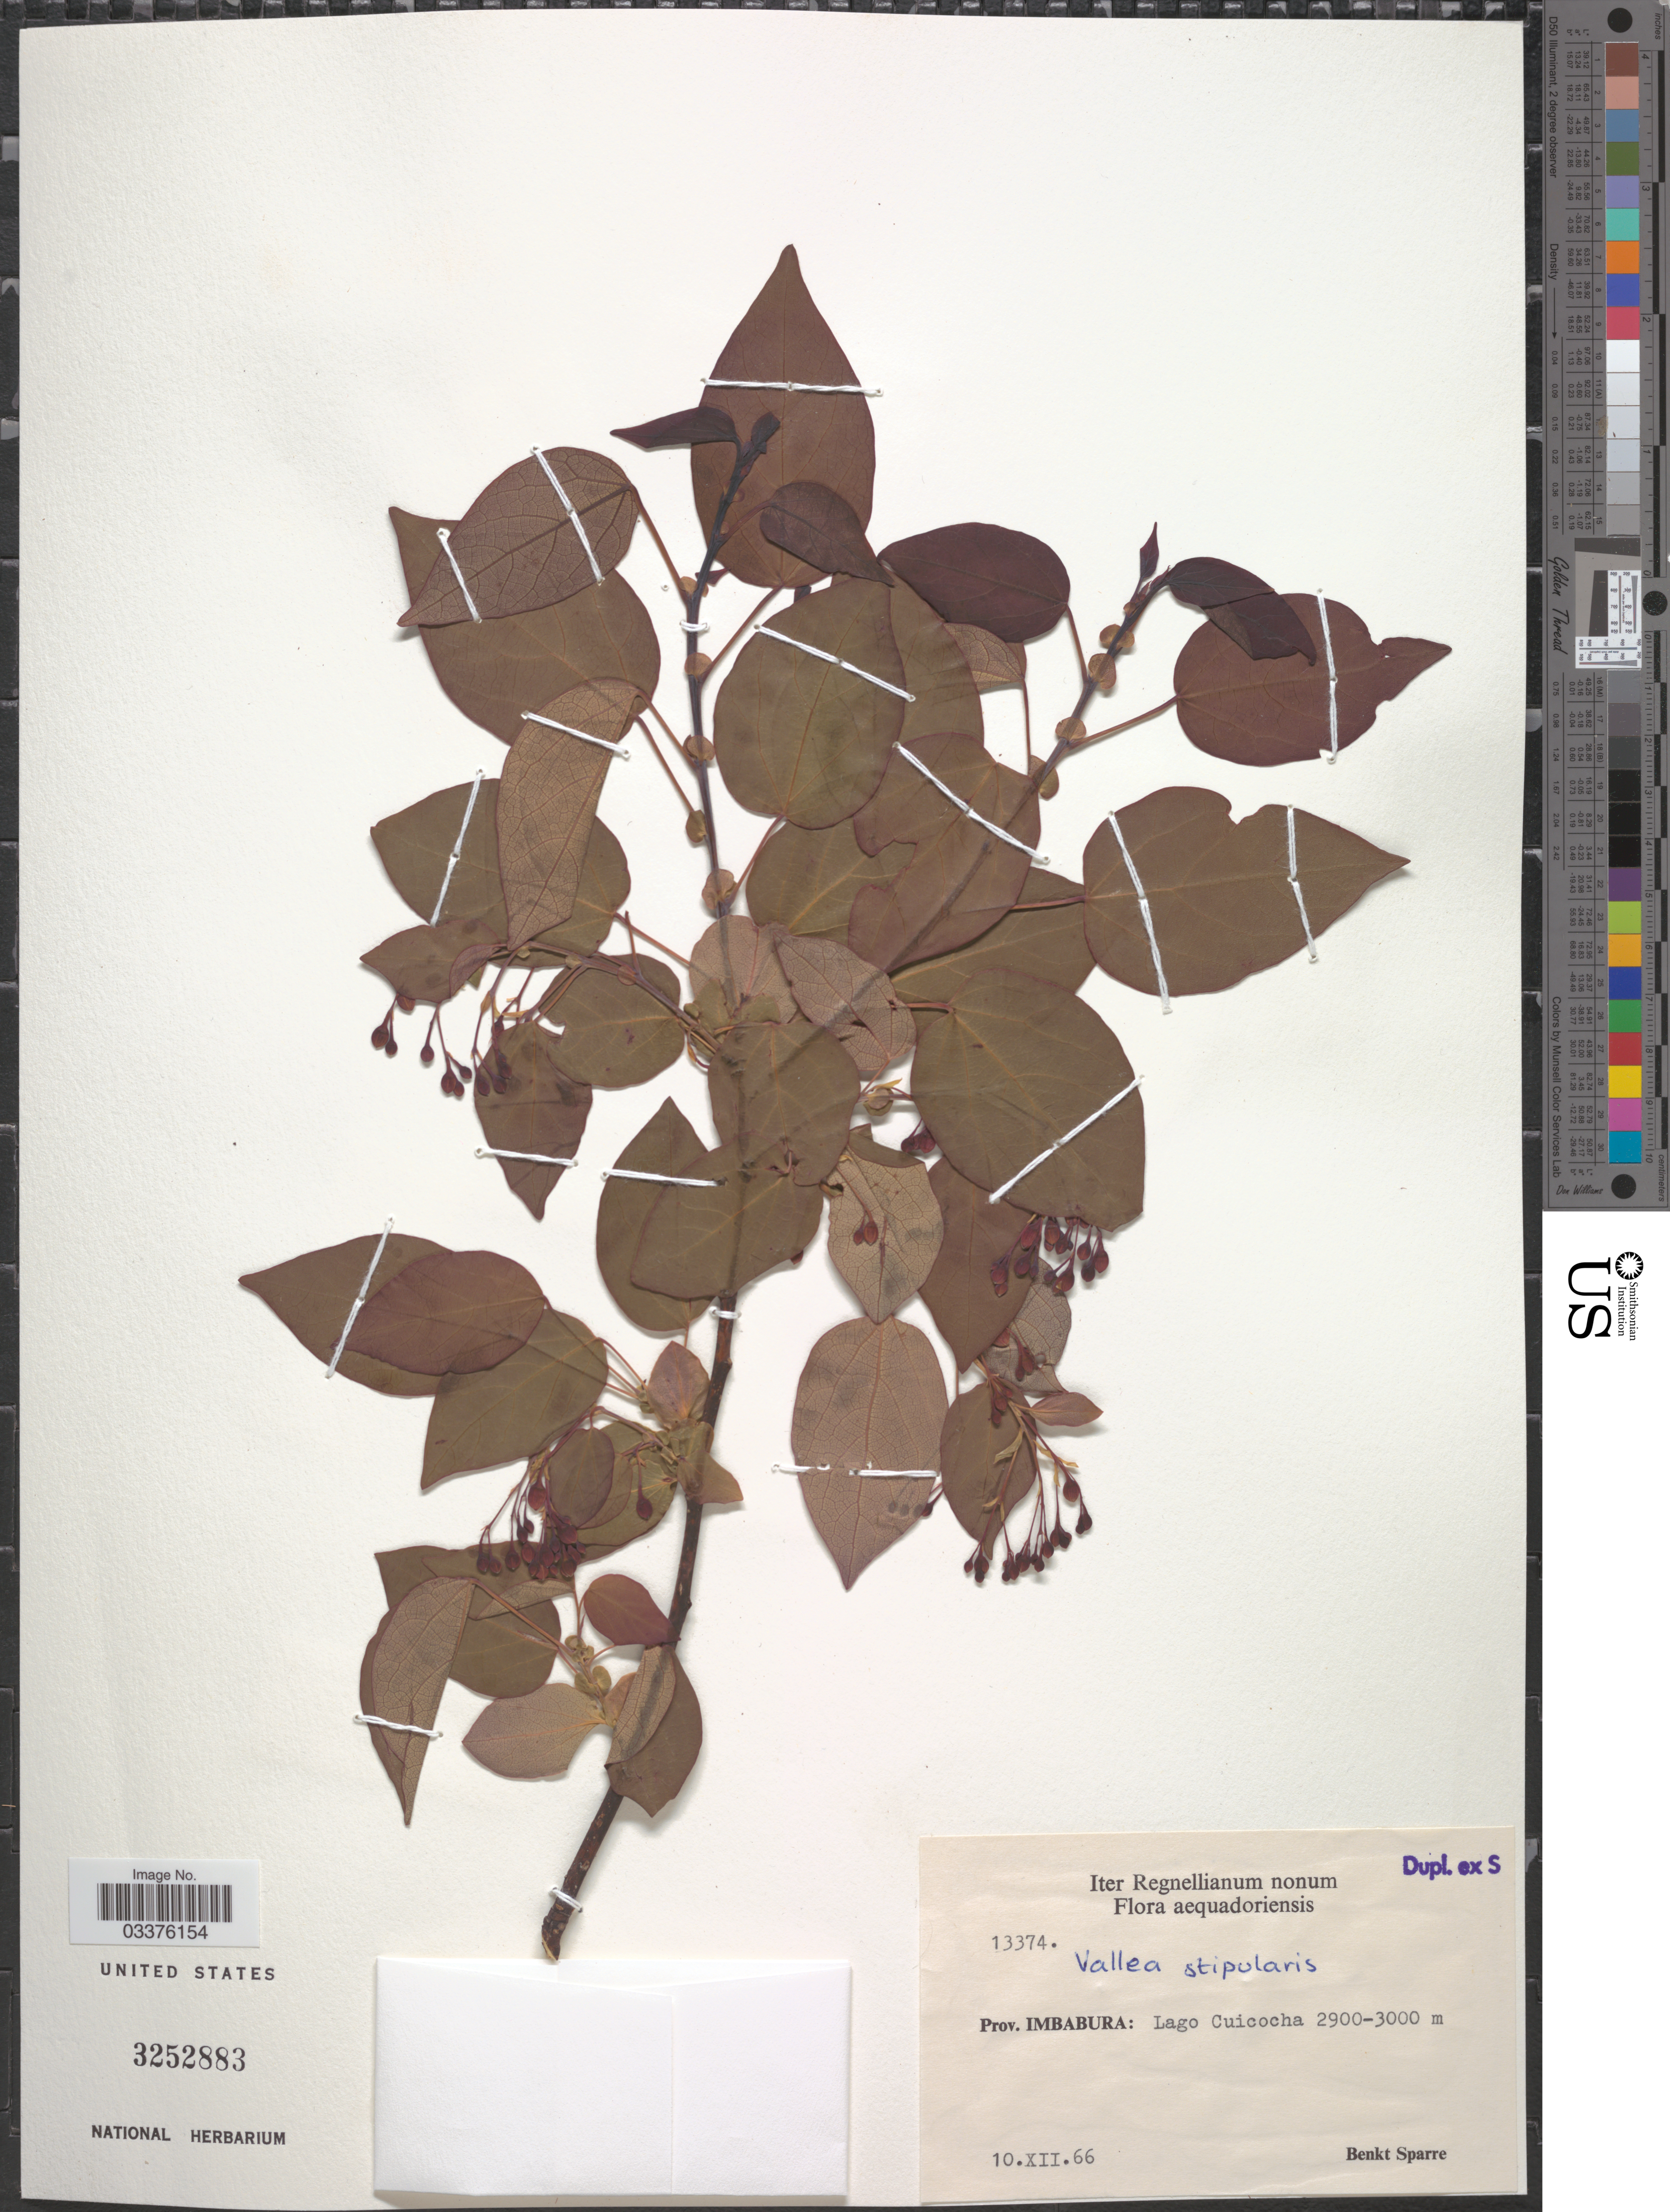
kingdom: Plantae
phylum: Tracheophyta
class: Magnoliopsida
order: Oxalidales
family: Elaeocarpaceae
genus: Vallea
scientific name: Vallea pubescens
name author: Kunth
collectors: B. Sparre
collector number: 13374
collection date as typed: Transcribed d/m/y: 10/12/66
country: Ecuador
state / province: Imbabura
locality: Aequadoriensis, Lago Cuicocha.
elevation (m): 2900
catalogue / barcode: US 3252883